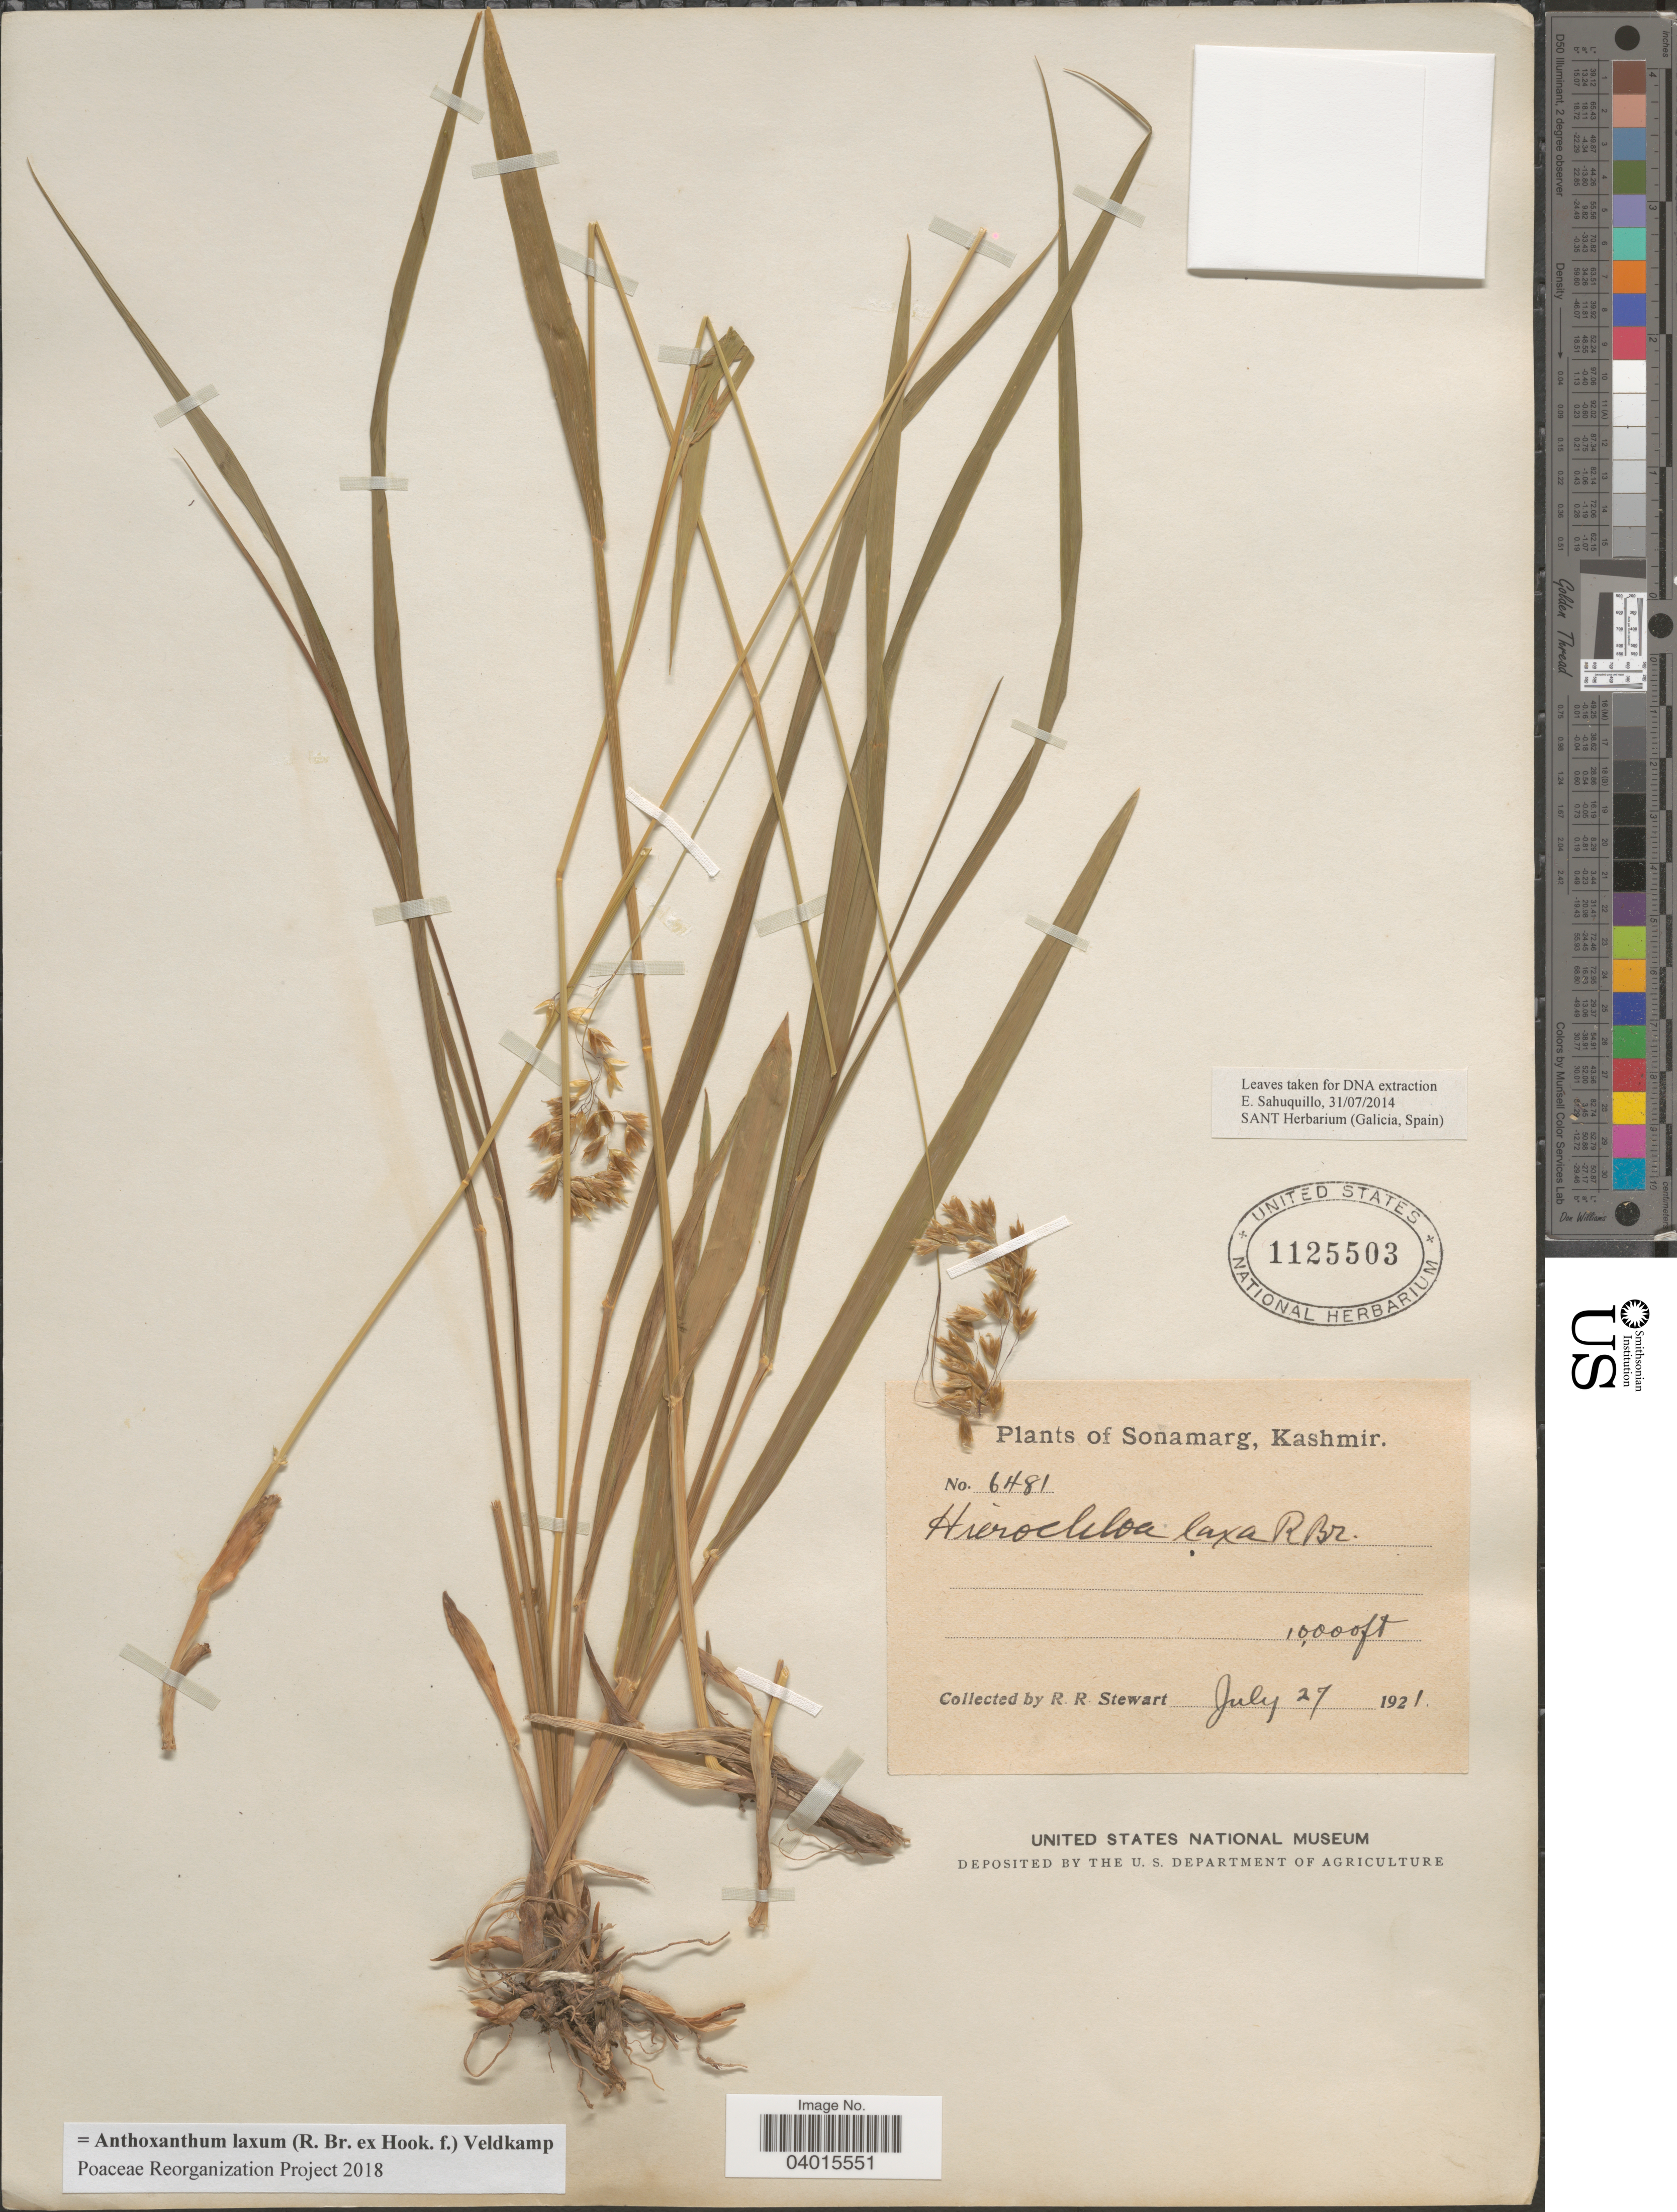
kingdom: Plantae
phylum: Tracheophyta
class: Liliopsida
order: Poales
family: Poaceae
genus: Anthoxanthum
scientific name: Anthoxanthum laxum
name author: (R. Br. ex Hook. f.) Veldkamp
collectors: R. Stewart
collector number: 6481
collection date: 1921-07-27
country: India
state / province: Jammu and Kashmir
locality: Sonamarg, Kashmir.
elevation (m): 3048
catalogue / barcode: US 1125503